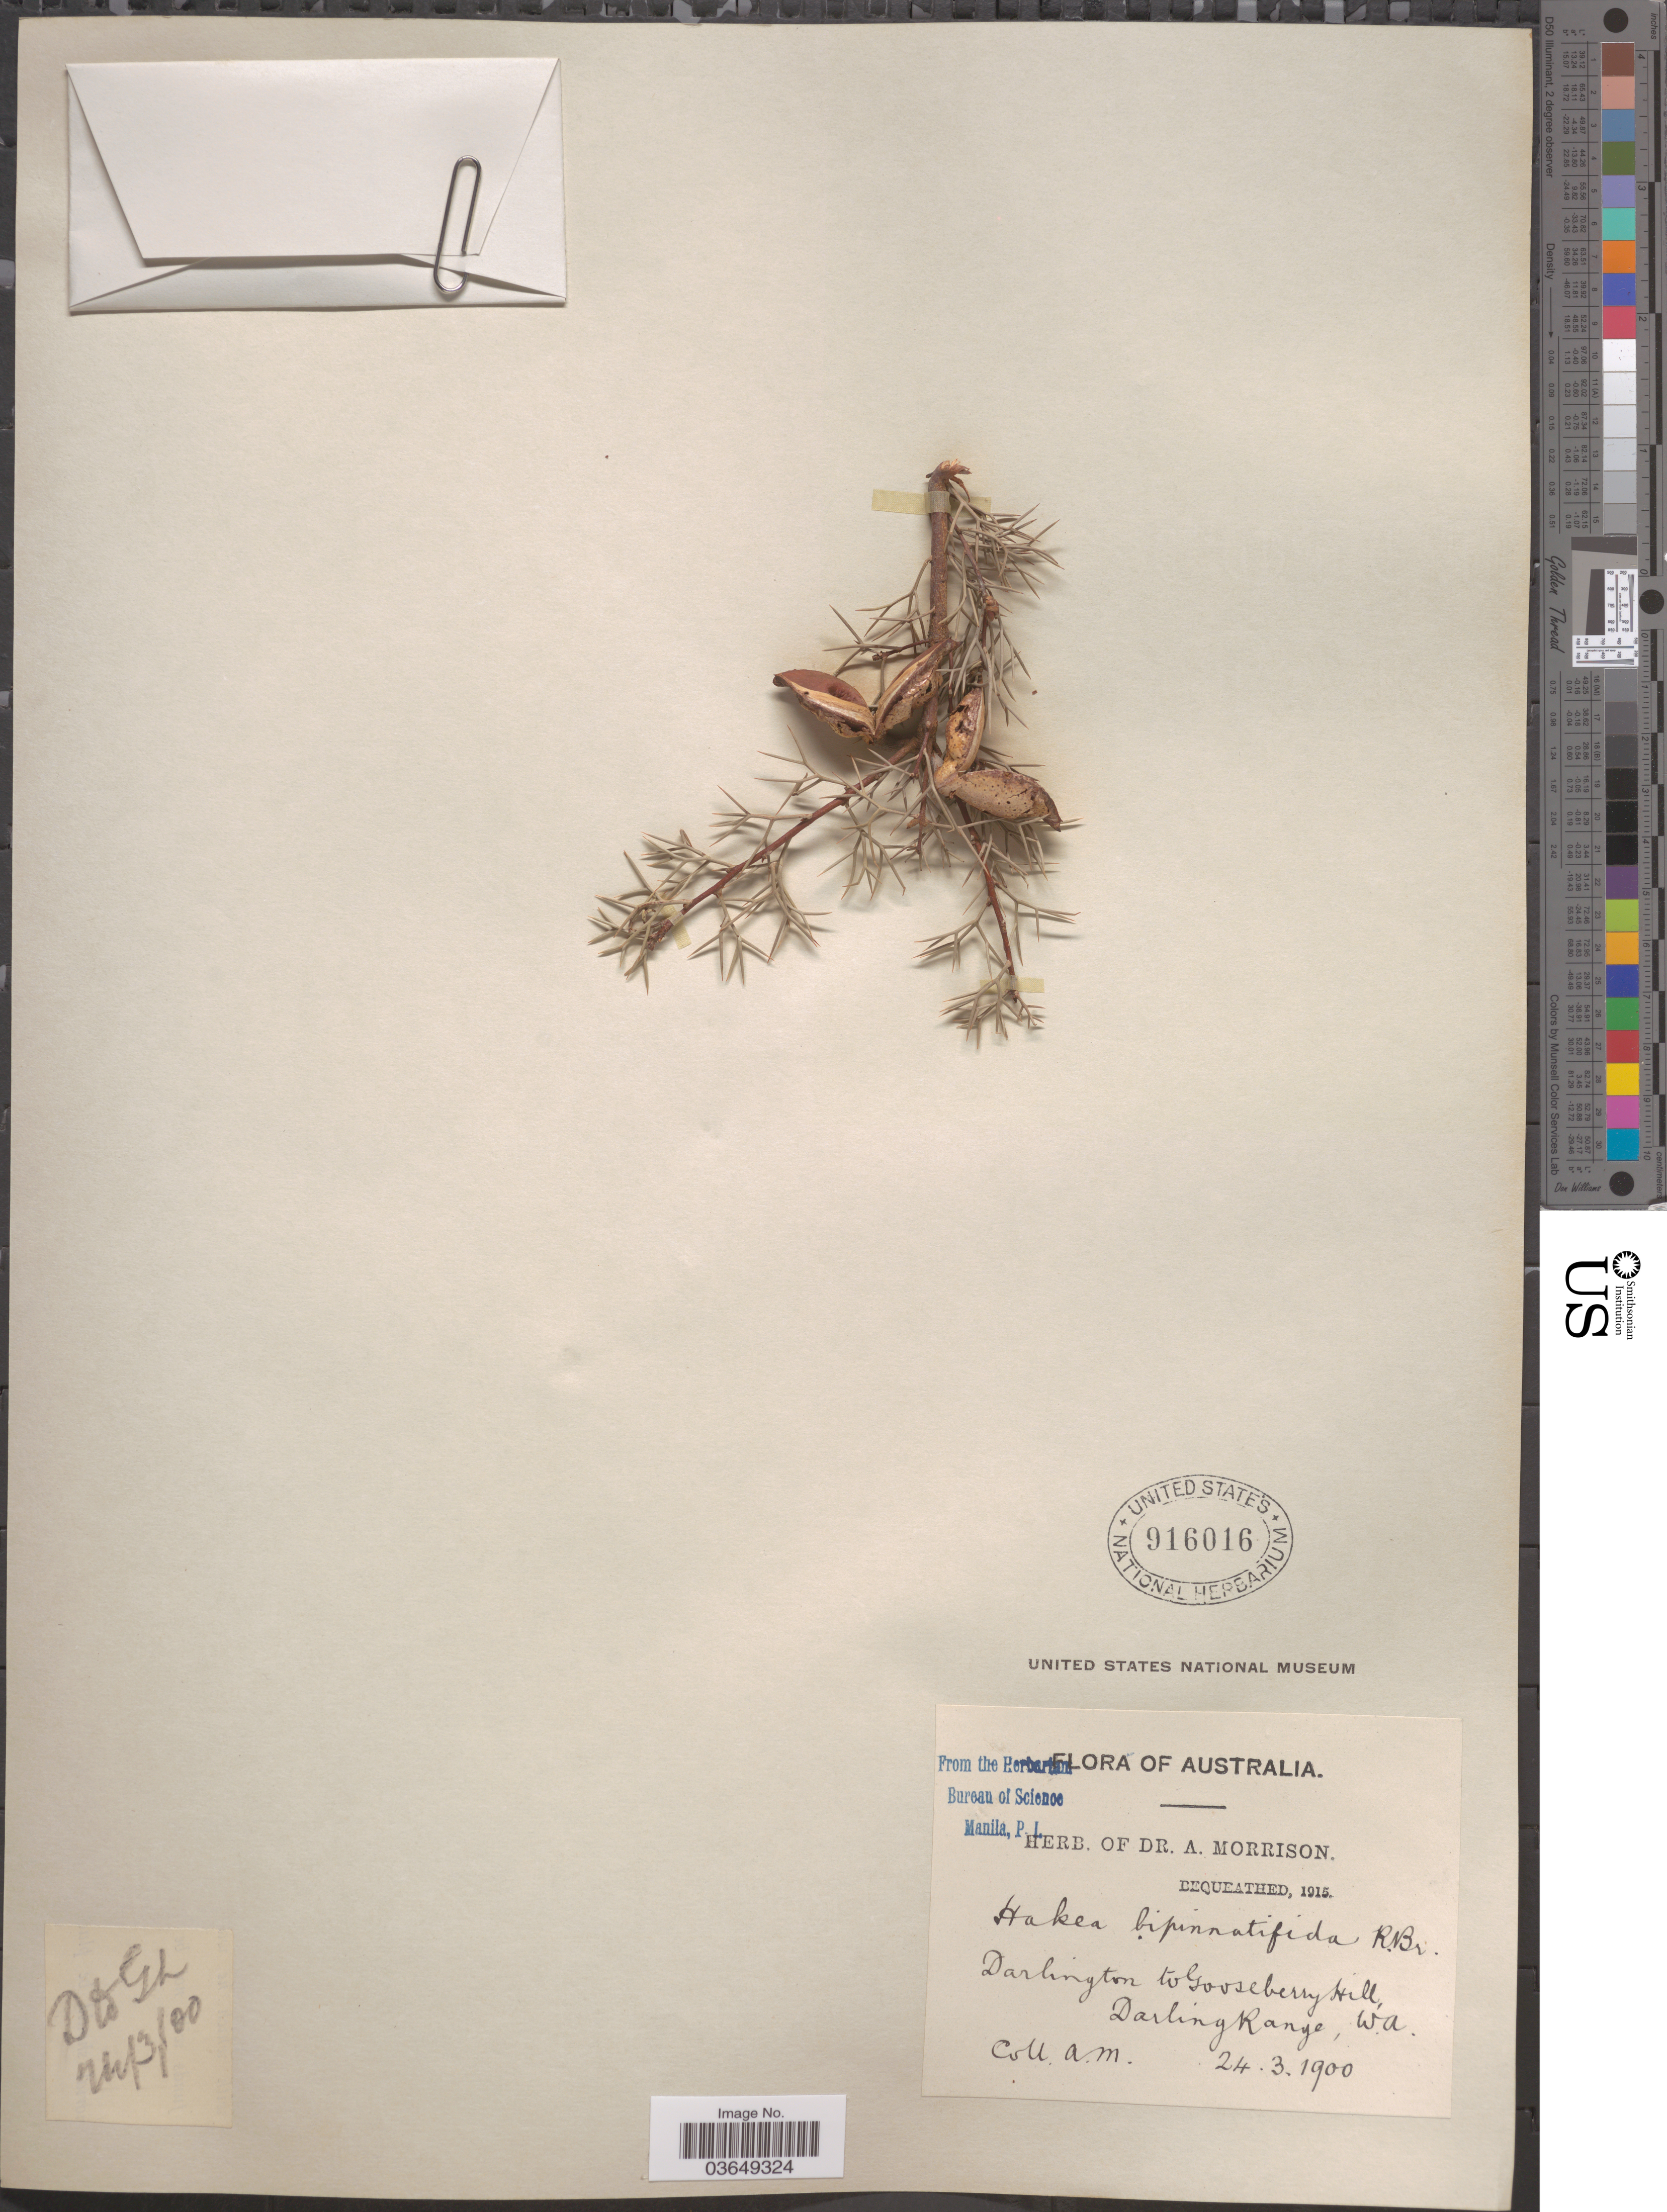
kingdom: Plantae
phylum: Tracheophyta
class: Magnoliopsida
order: Proteales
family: Proteaceae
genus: Hakea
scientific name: Hakea bipinnatifida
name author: R. Br.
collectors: A. Morrison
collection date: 1900-03-24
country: Australia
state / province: Western Australia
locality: Darlington to Gooseberry Hill, Darlington Range.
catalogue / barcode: US 916016